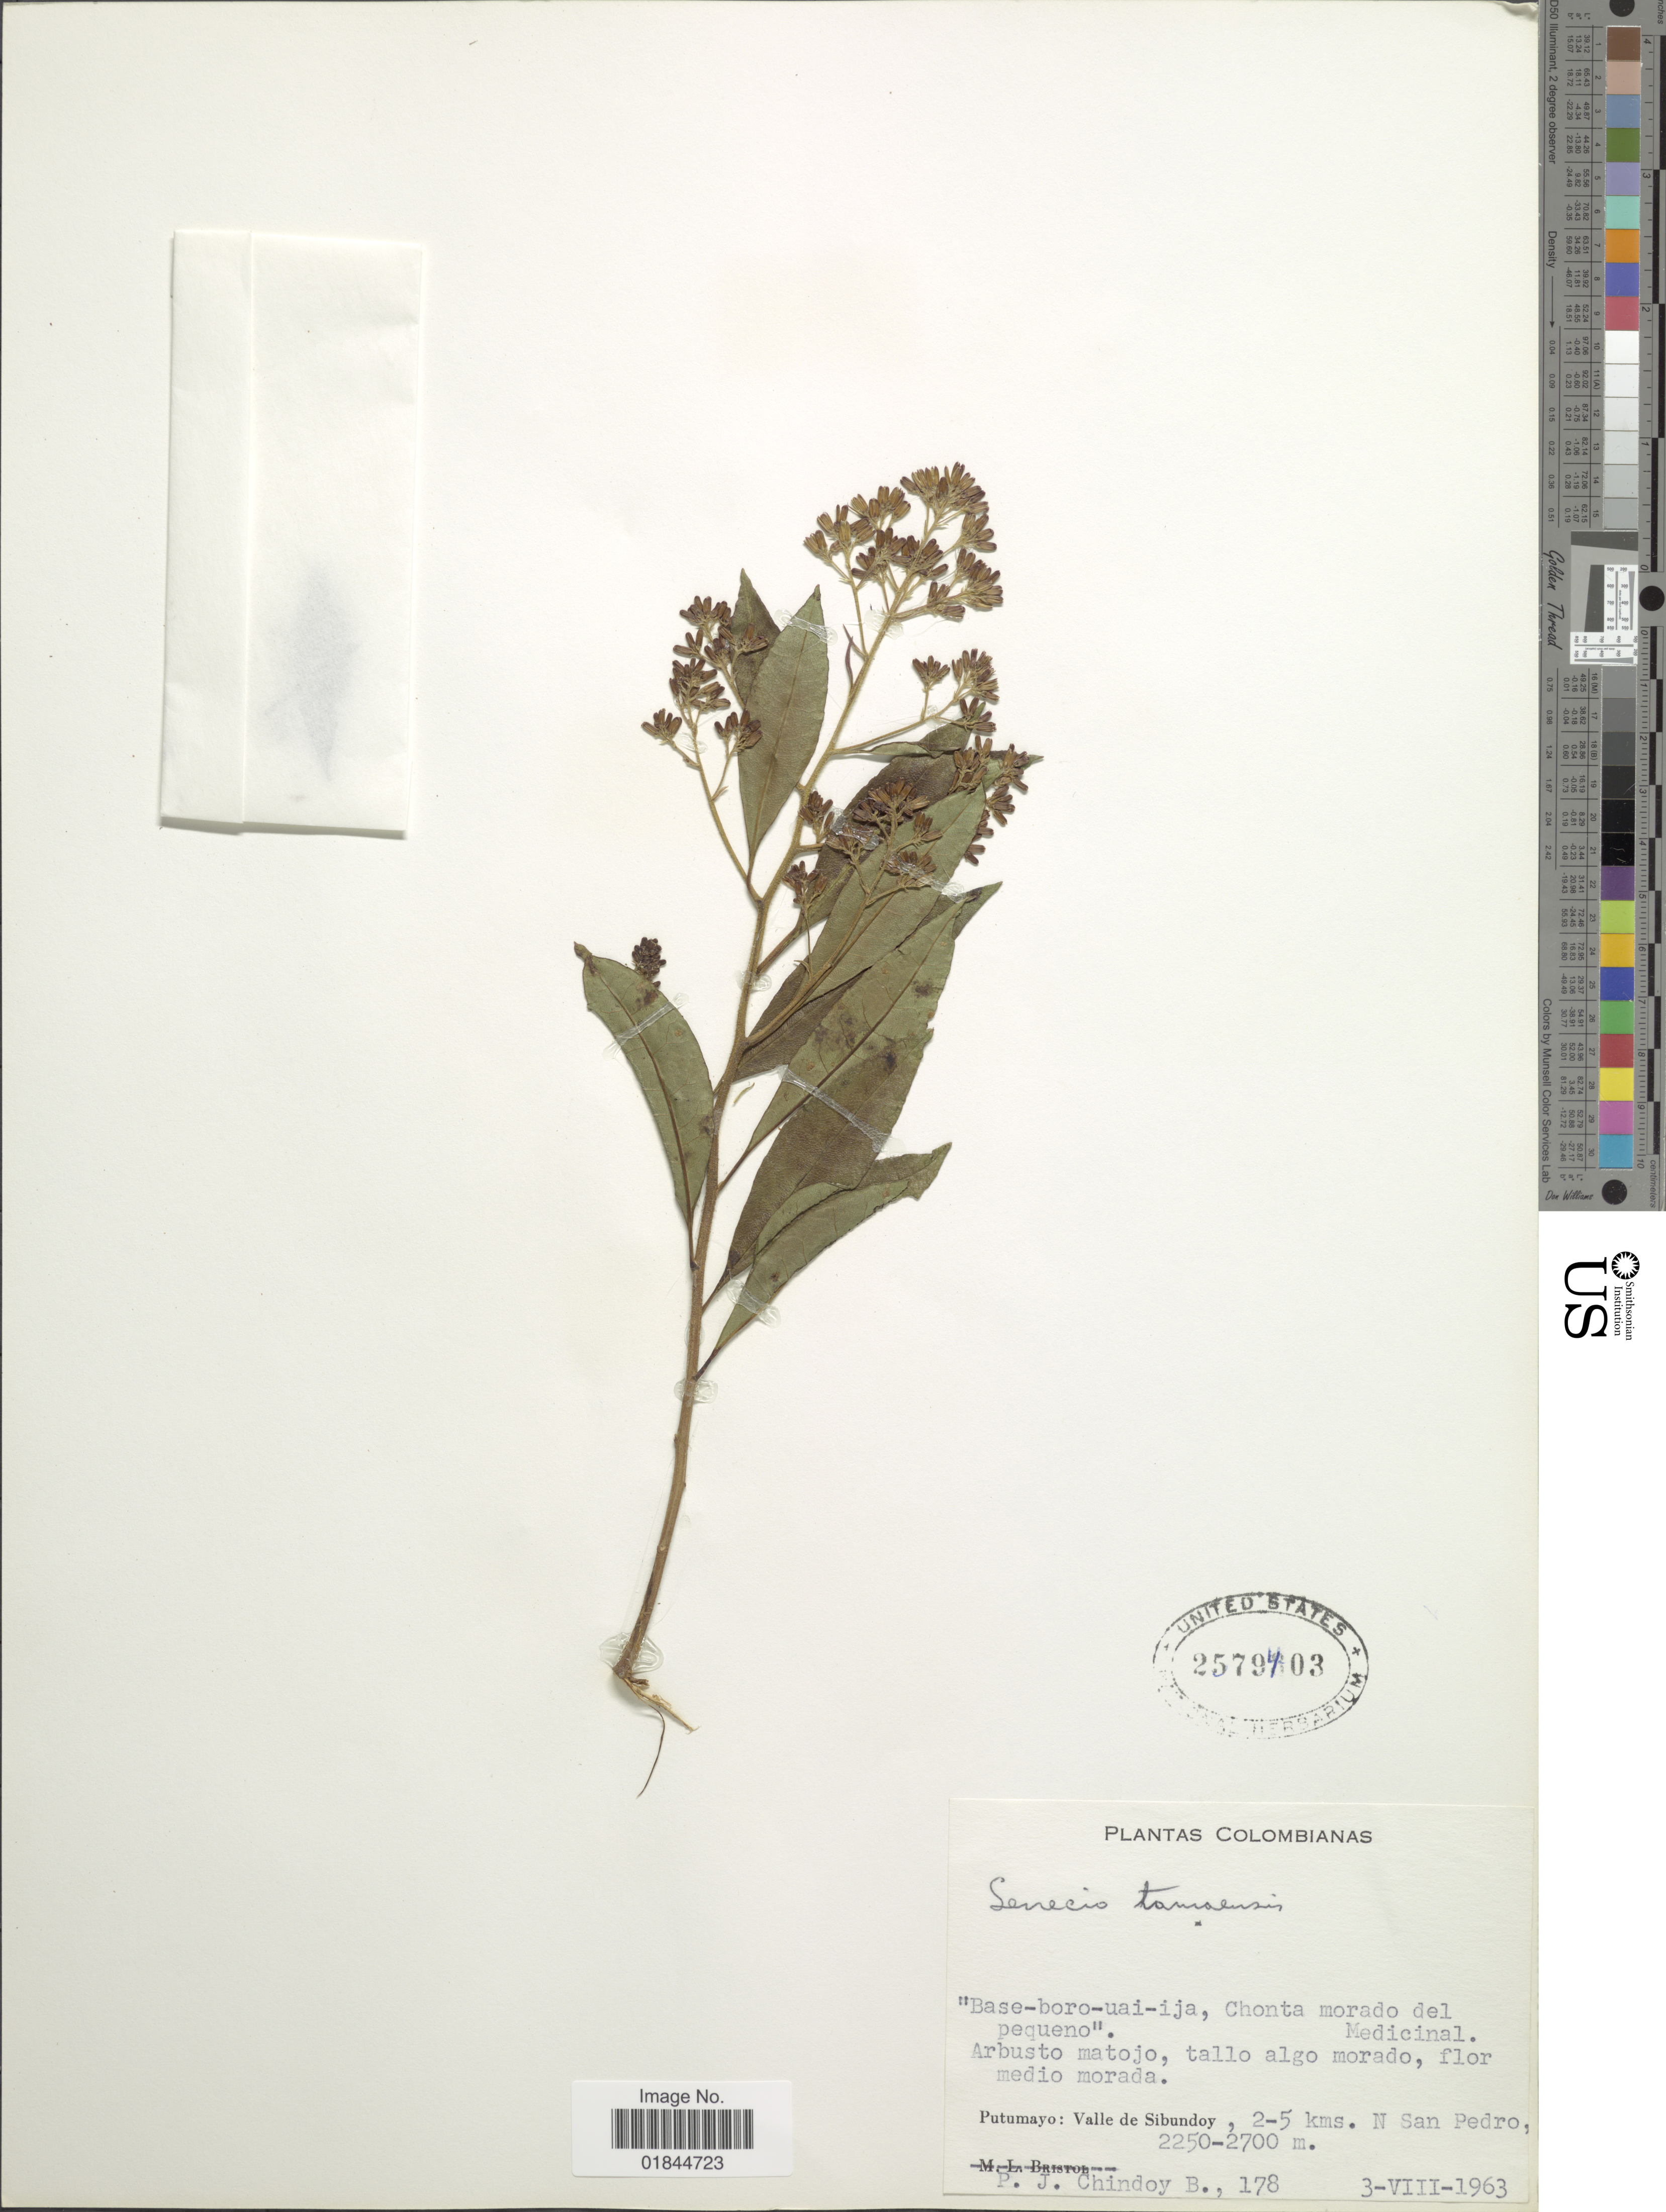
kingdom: Plantae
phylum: Tracheophyta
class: Magnoliopsida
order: Asterales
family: Asteraceae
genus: Pentacalia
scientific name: Pentacalia trianae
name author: (Klatt) Cuatrec.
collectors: P. Chindoy B.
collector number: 178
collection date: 1963-08-03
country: Colombia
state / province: Putumayo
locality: Putumayo: Valle de Sibundoy, 2-5 kms. N. San Pedro,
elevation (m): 2250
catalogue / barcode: US 2579403